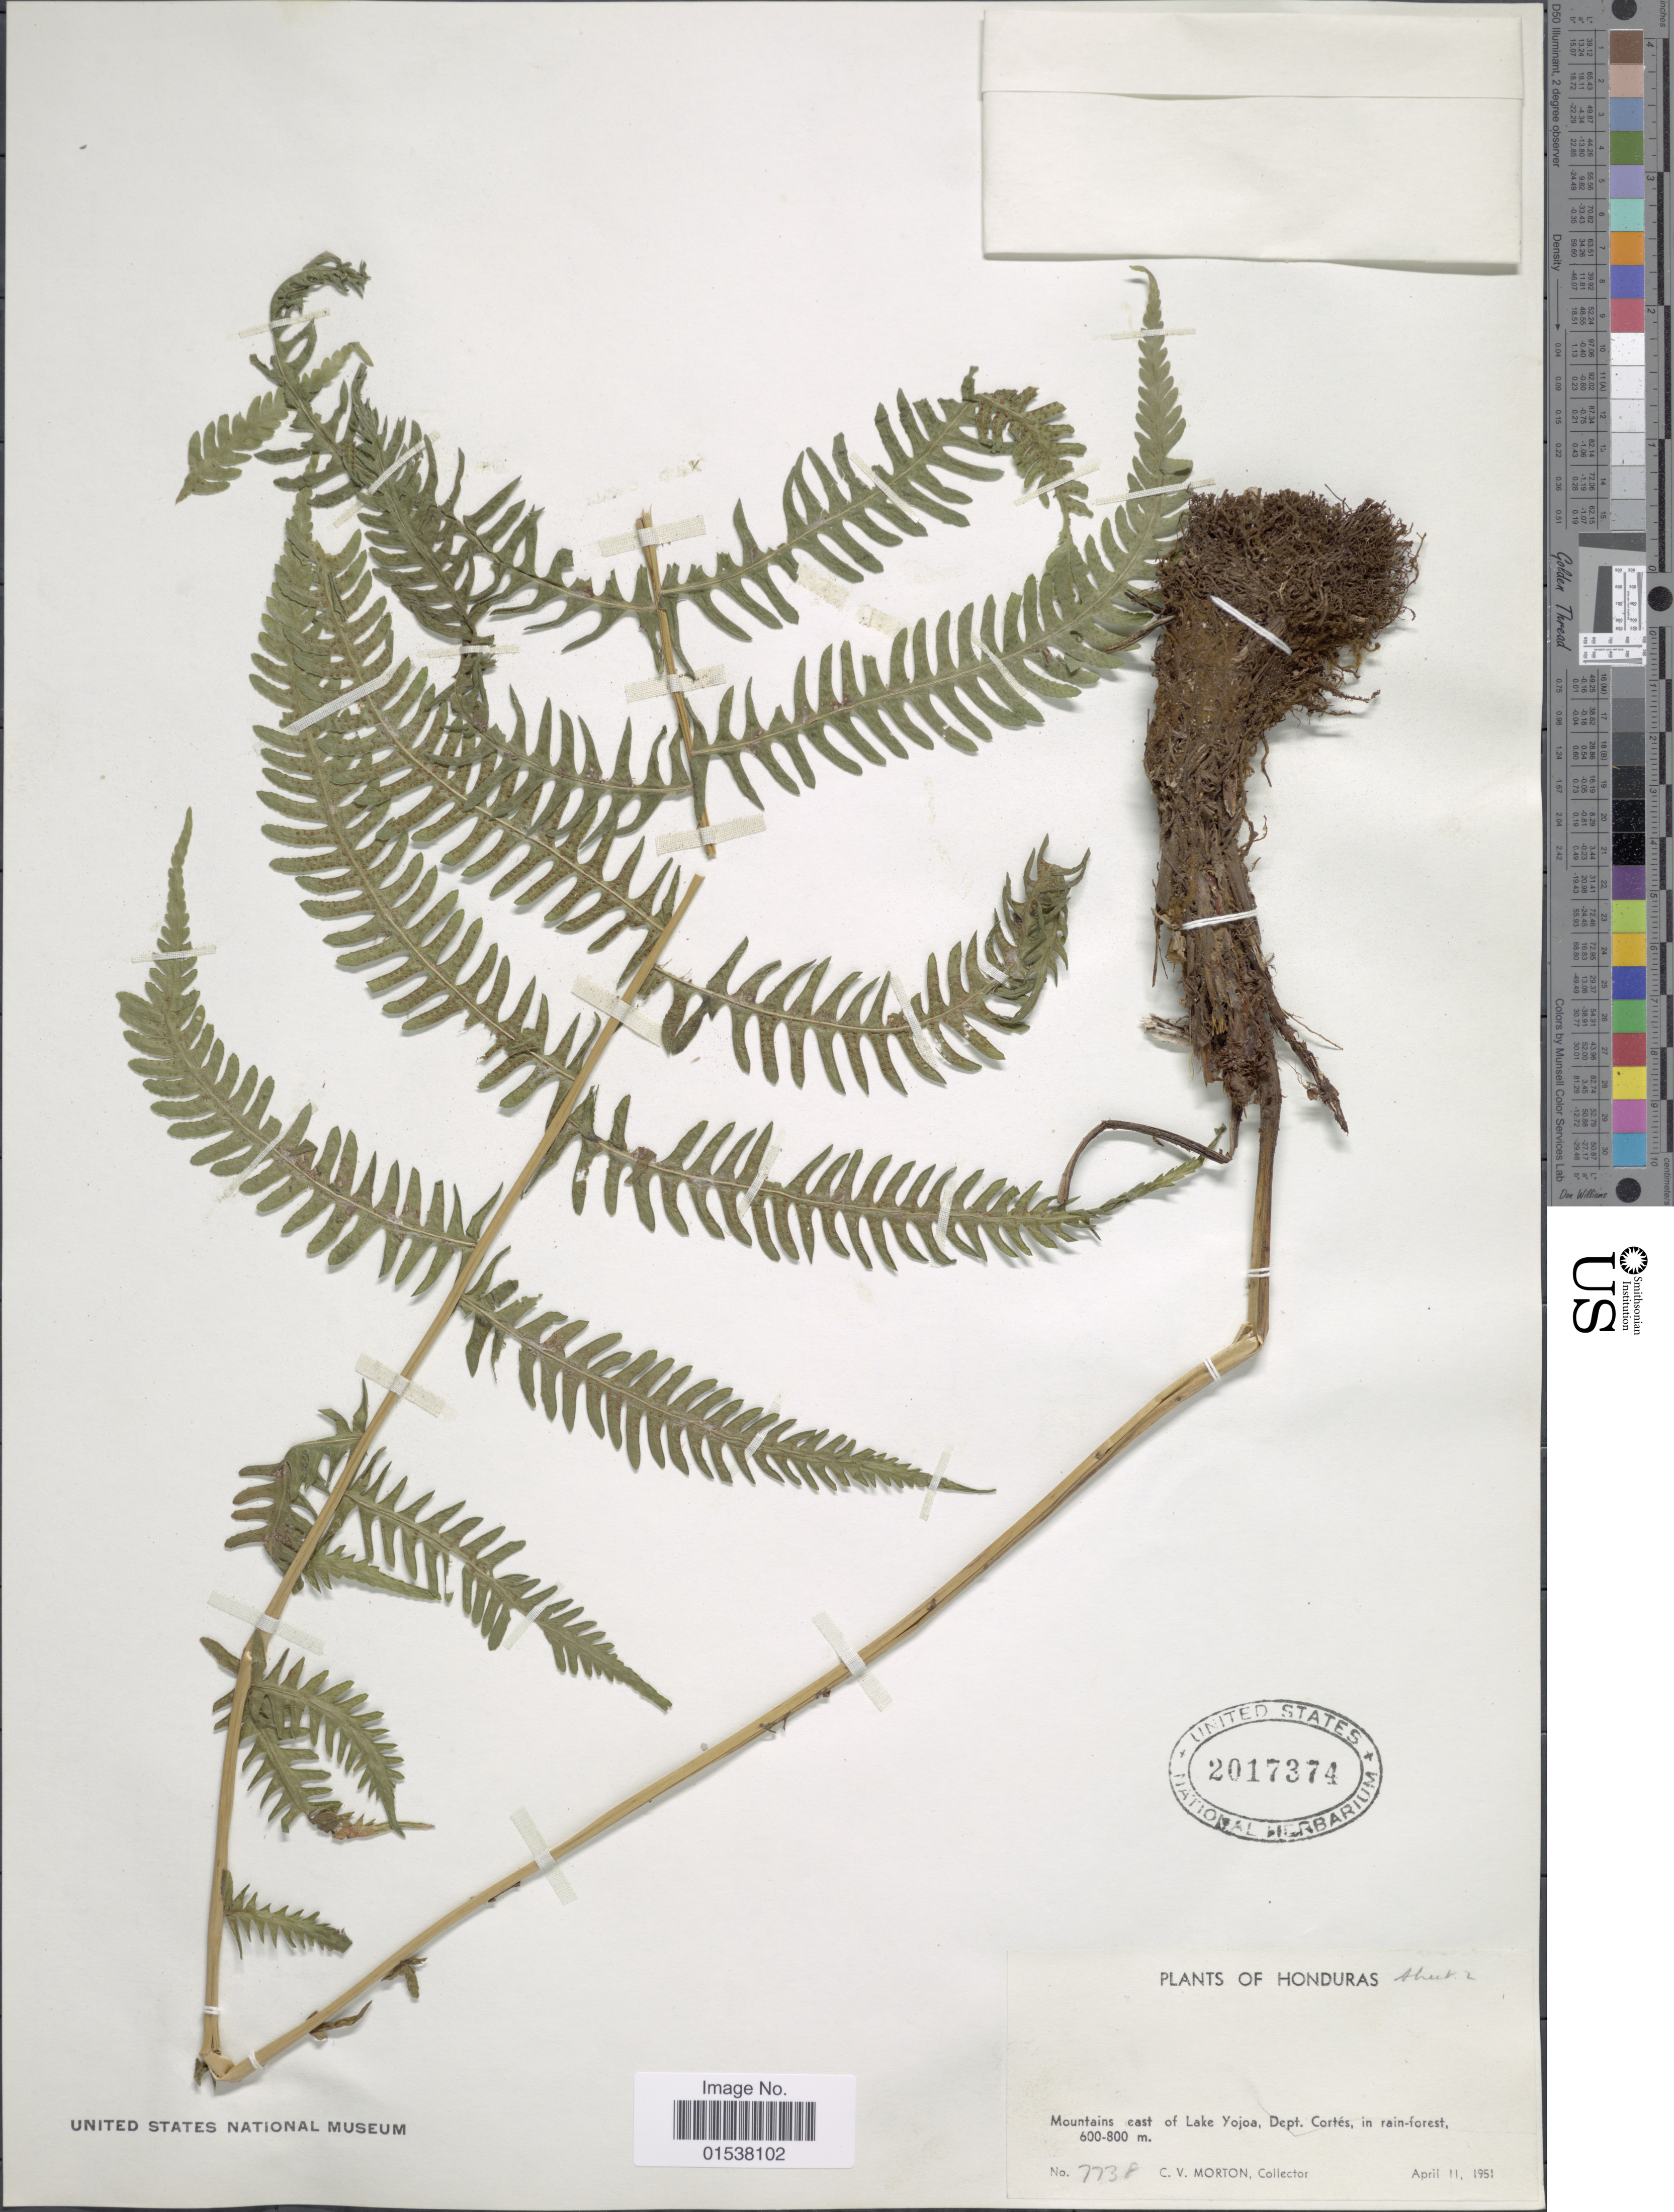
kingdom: Plantae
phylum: Tracheophyta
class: Polypodiopsida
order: Polypodiales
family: Thelypteridaceae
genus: Amauropelta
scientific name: Amauropelta balbisii (Spreng.) comb. nov., ined. 2015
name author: (Spreng.)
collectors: C. V. Morton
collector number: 7738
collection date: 1951-04-11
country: Honduras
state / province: Cortés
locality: Mountains east of Lake Yojoa, Dept. Cortes, in rain-forest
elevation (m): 600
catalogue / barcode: US 2017374